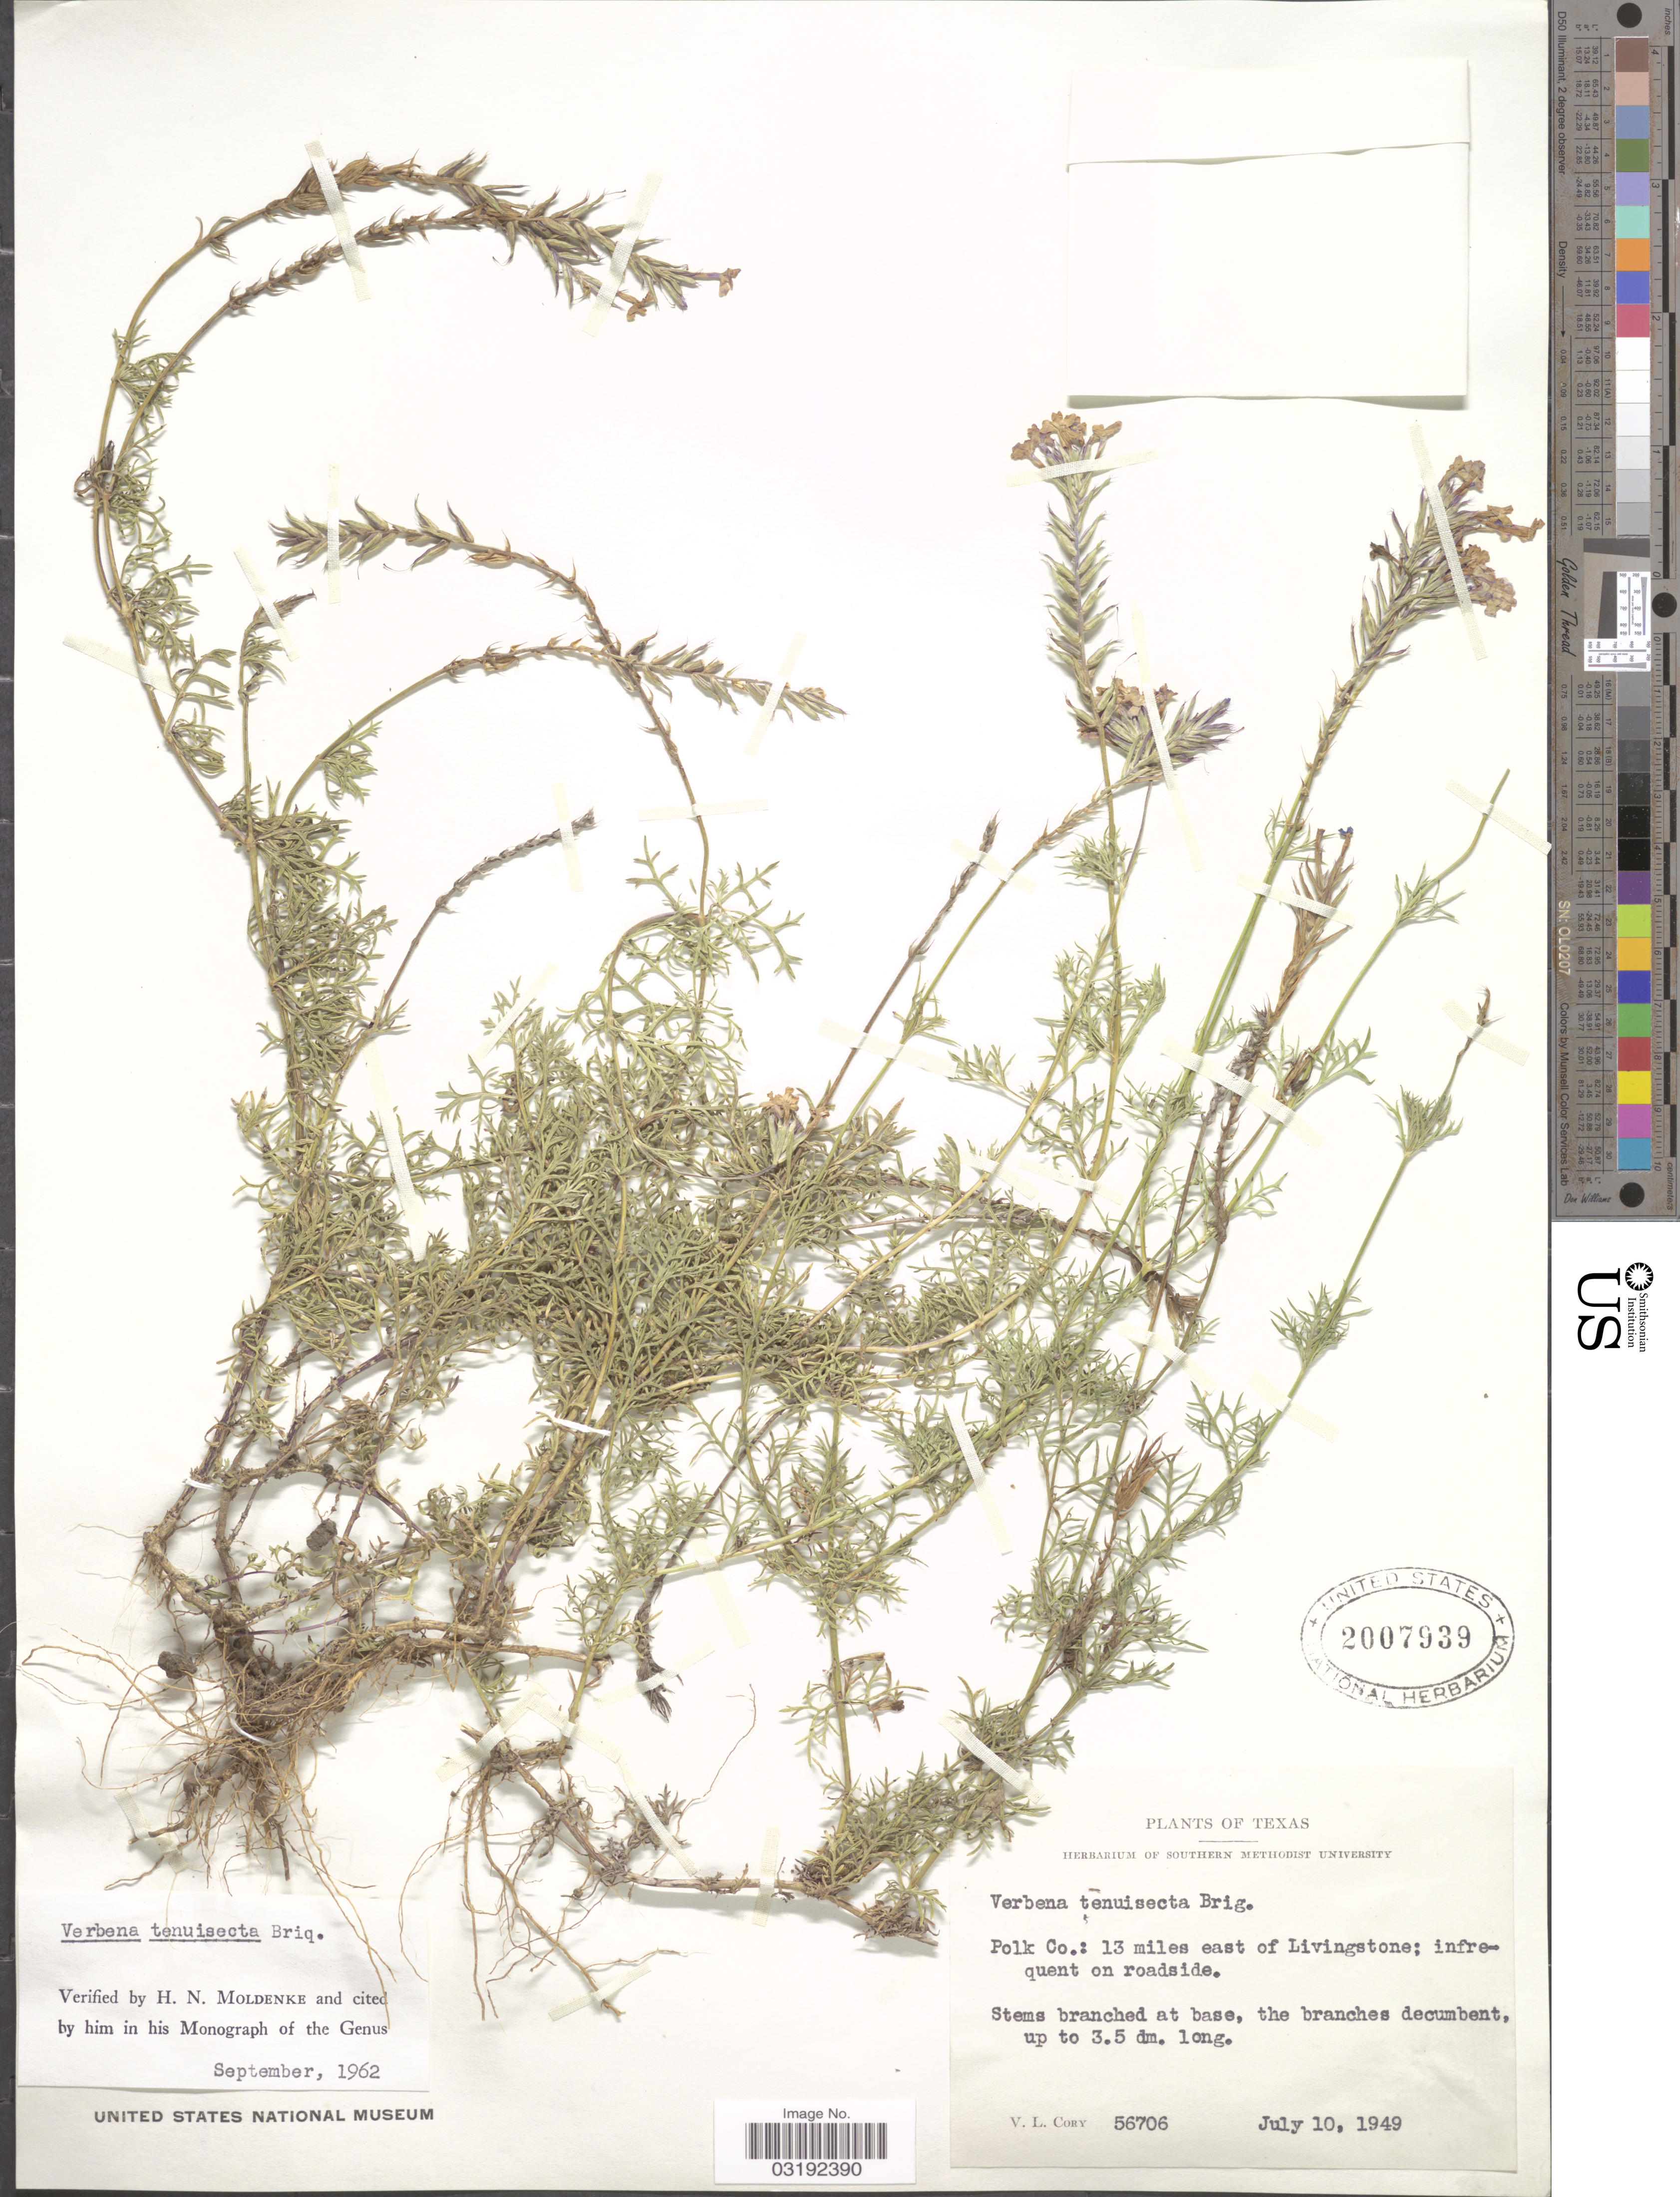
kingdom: Plantae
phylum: Tracheophyta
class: Magnoliopsida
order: Lamiales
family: Verbenaceae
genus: Verbena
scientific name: Verbena tenuisecta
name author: Briq.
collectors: V. Cory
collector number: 56706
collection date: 1949-07-10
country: United States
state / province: Texas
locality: Polk Co.: 13 miles east of Livingstone; infrequent on roadside.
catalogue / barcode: US 2007939